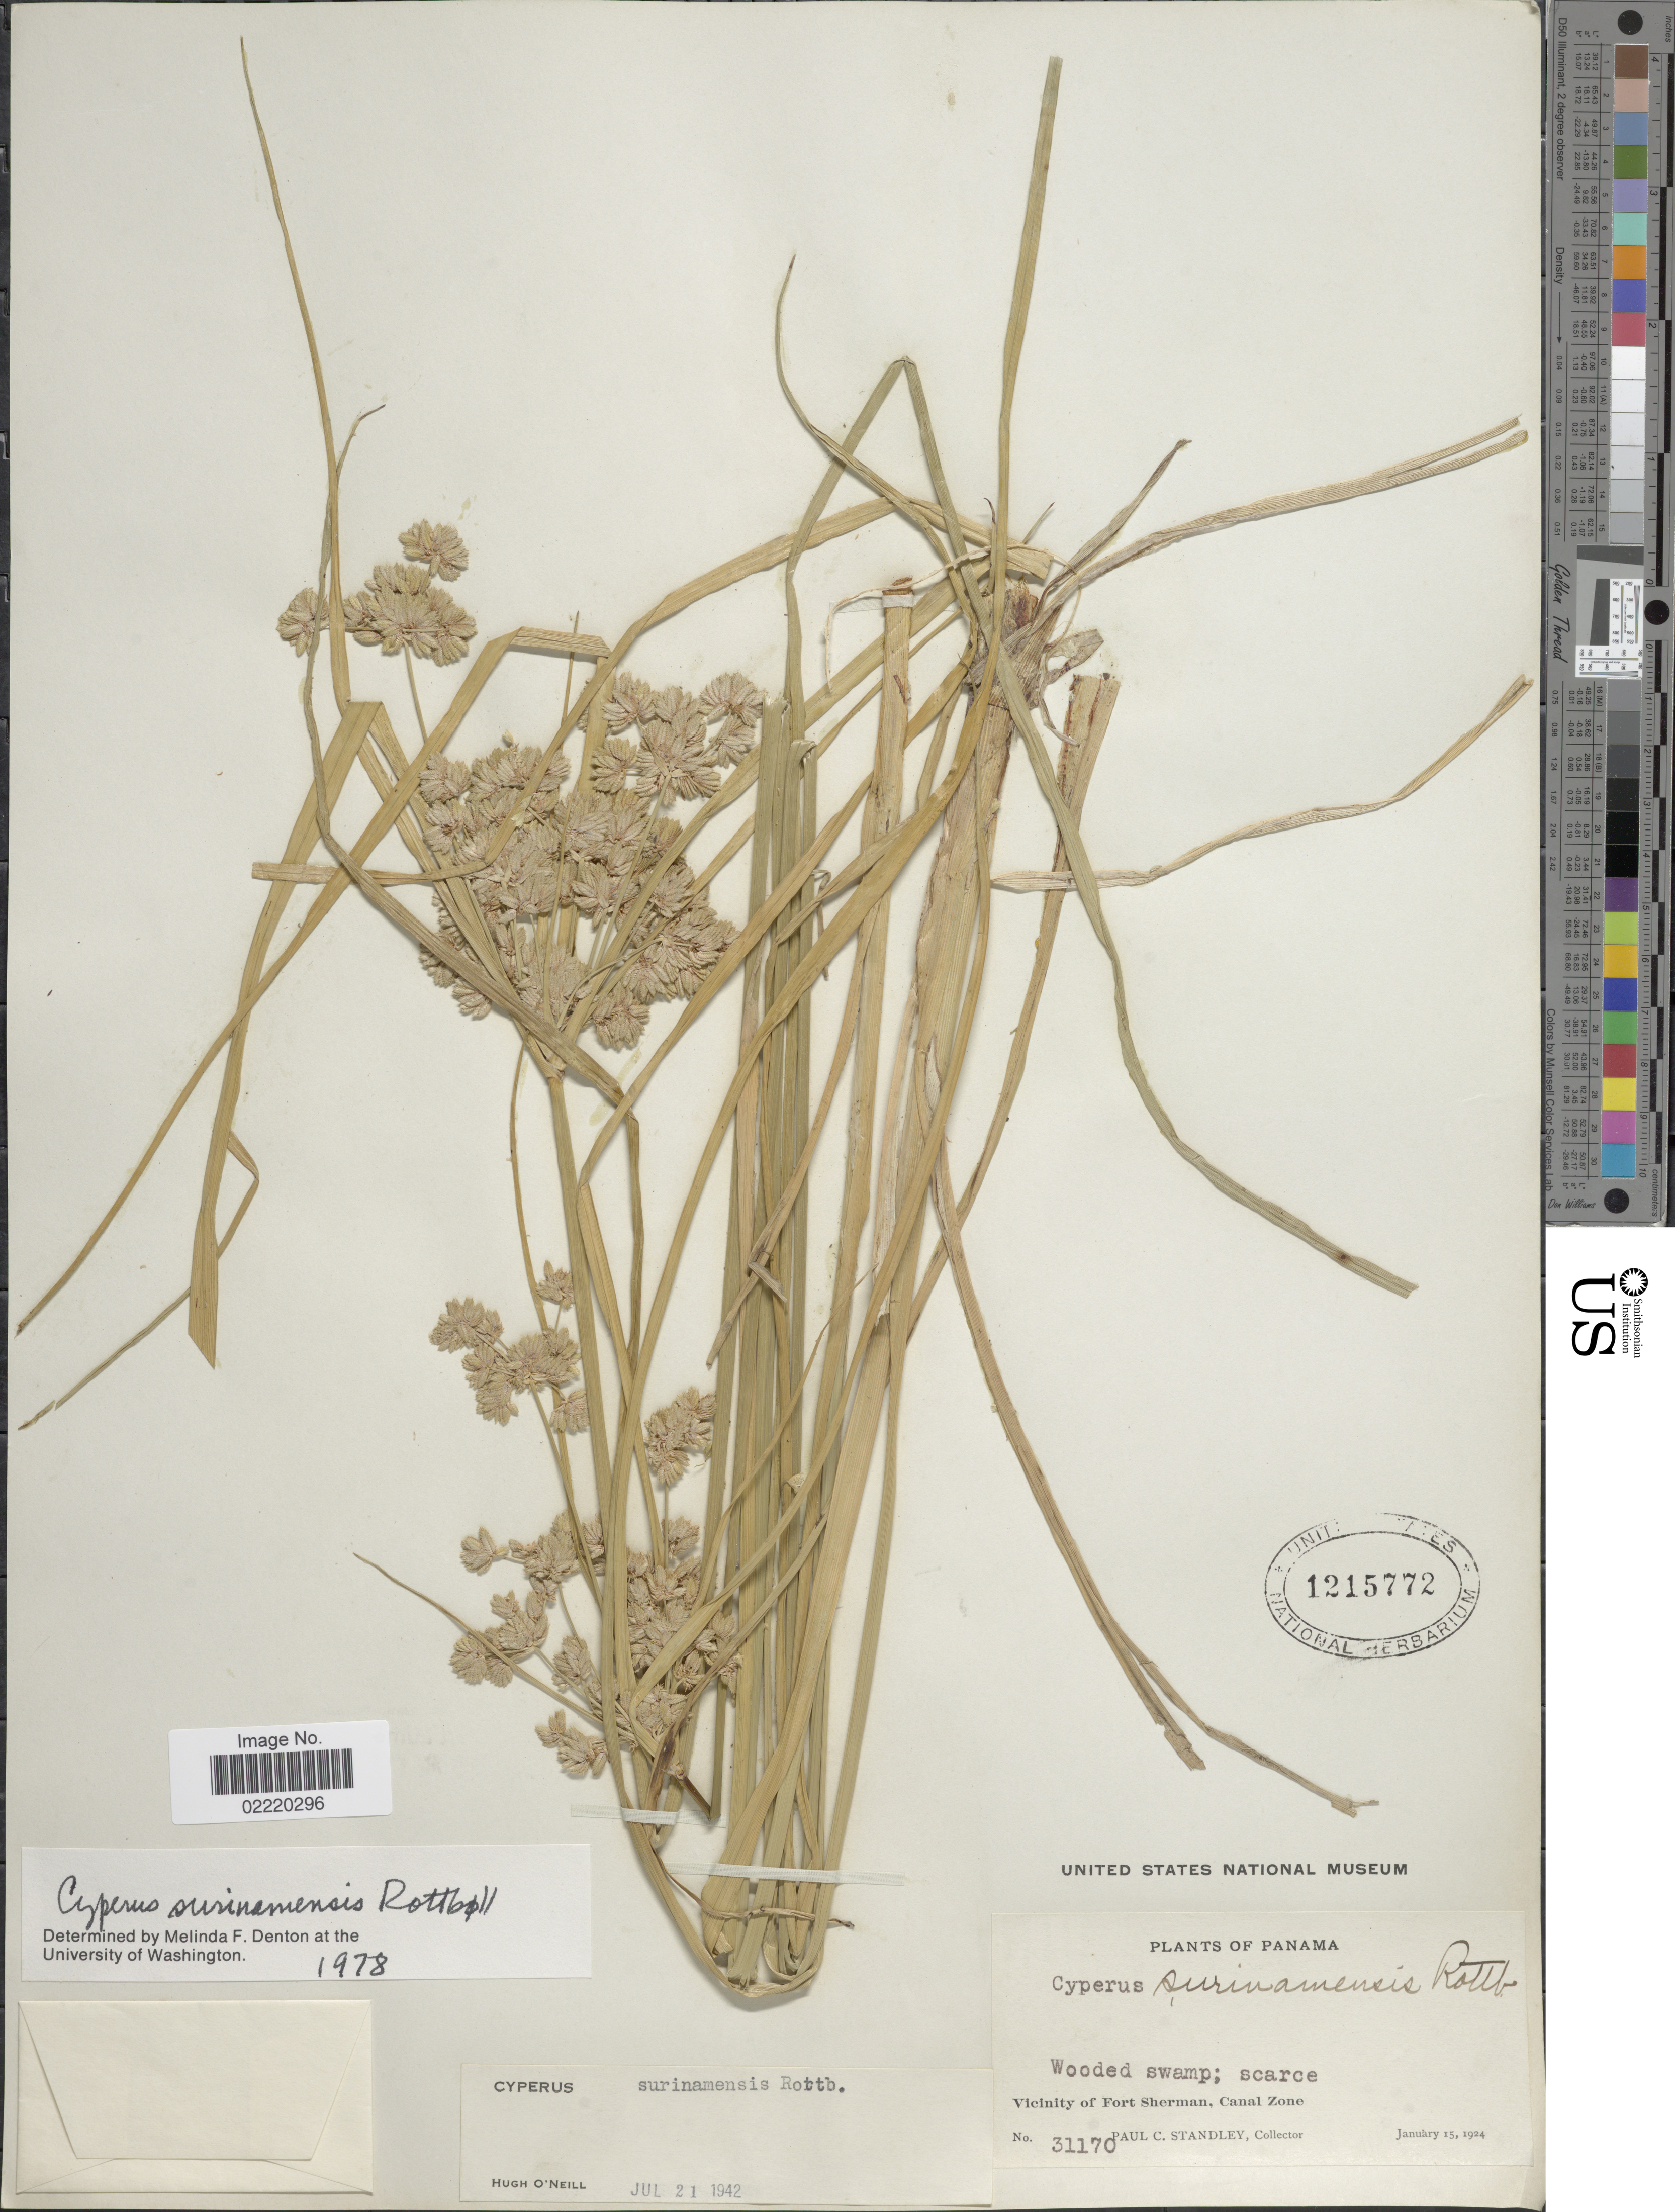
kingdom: Plantae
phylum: Tracheophyta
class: Liliopsida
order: Poales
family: Cyperaceae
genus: Cyperus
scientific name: Cyperus surinamensis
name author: Rottb.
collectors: P. C. Standley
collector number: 31170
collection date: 1924-01-15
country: Panama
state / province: Colón / Panamá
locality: Wooded swamp, Vicinity of Fort Sherman, Canal Zone.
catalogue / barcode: US 1215772